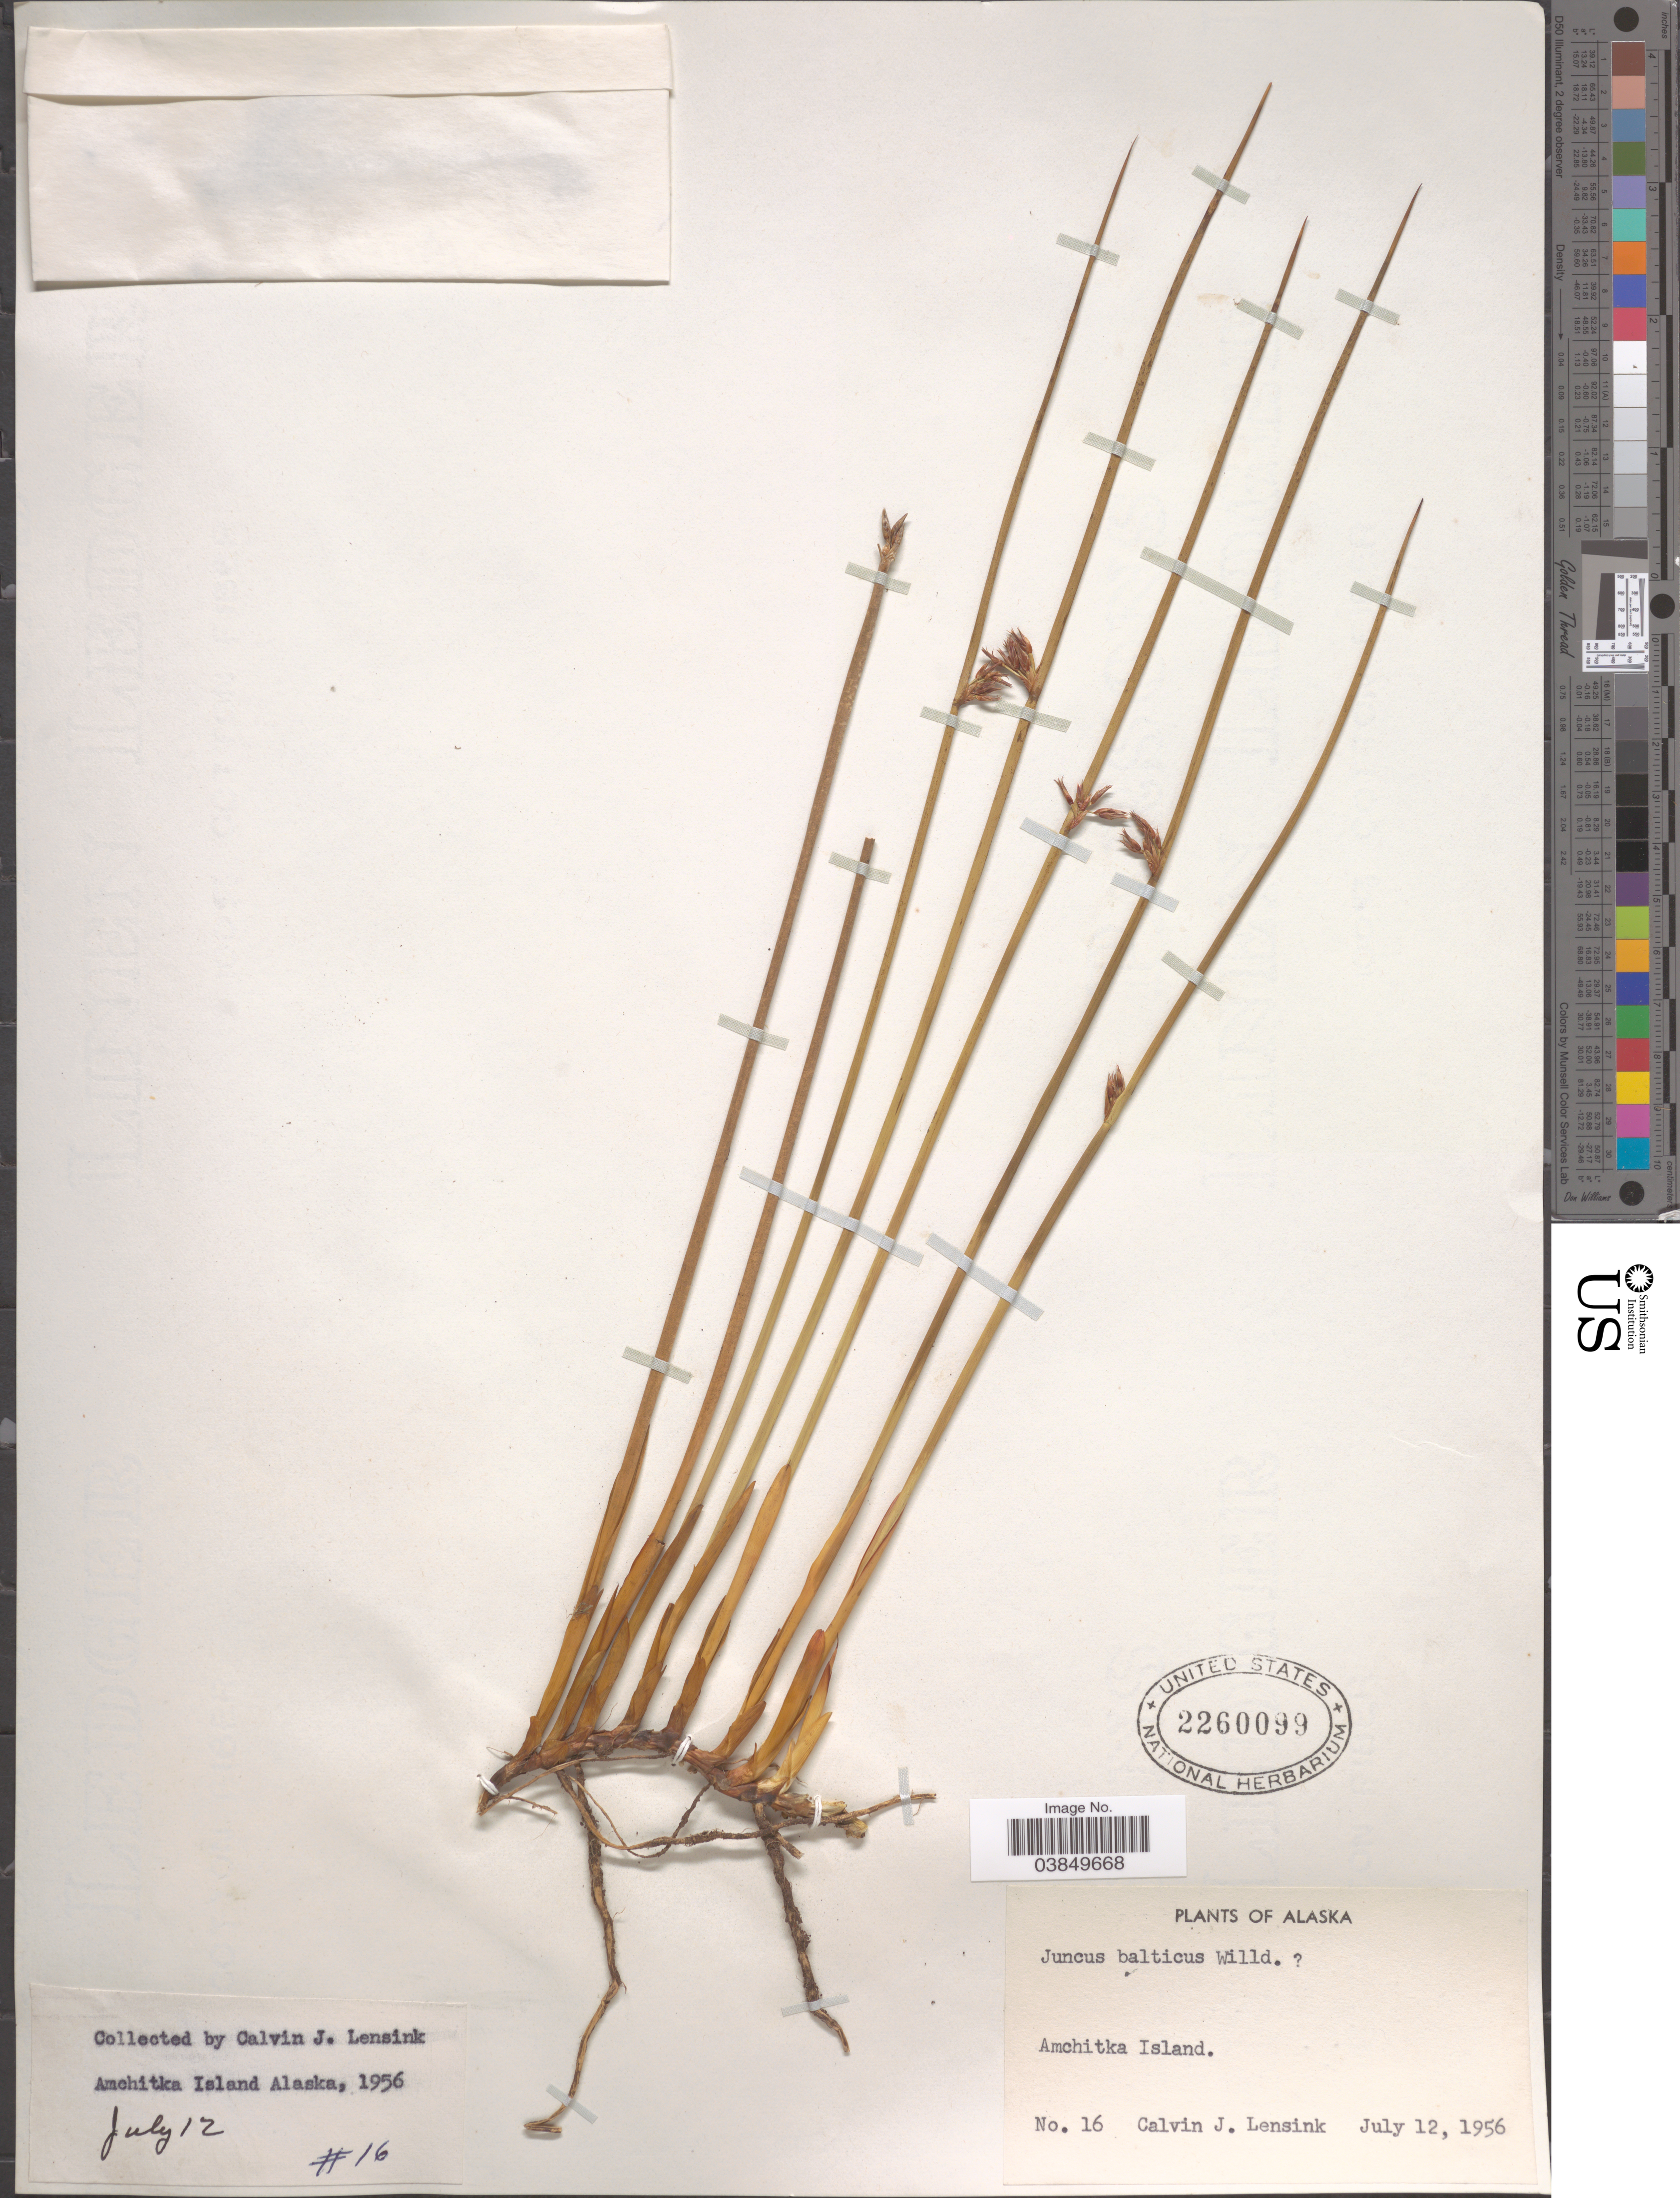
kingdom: Plantae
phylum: Tracheophyta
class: Liliopsida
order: Poales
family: Juncaceae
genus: Juncus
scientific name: Juncus balticus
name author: Willd.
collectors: C. Lensink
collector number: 16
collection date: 1956-07-12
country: United States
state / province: Alaska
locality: Amchitka Island.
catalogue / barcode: US 2260099